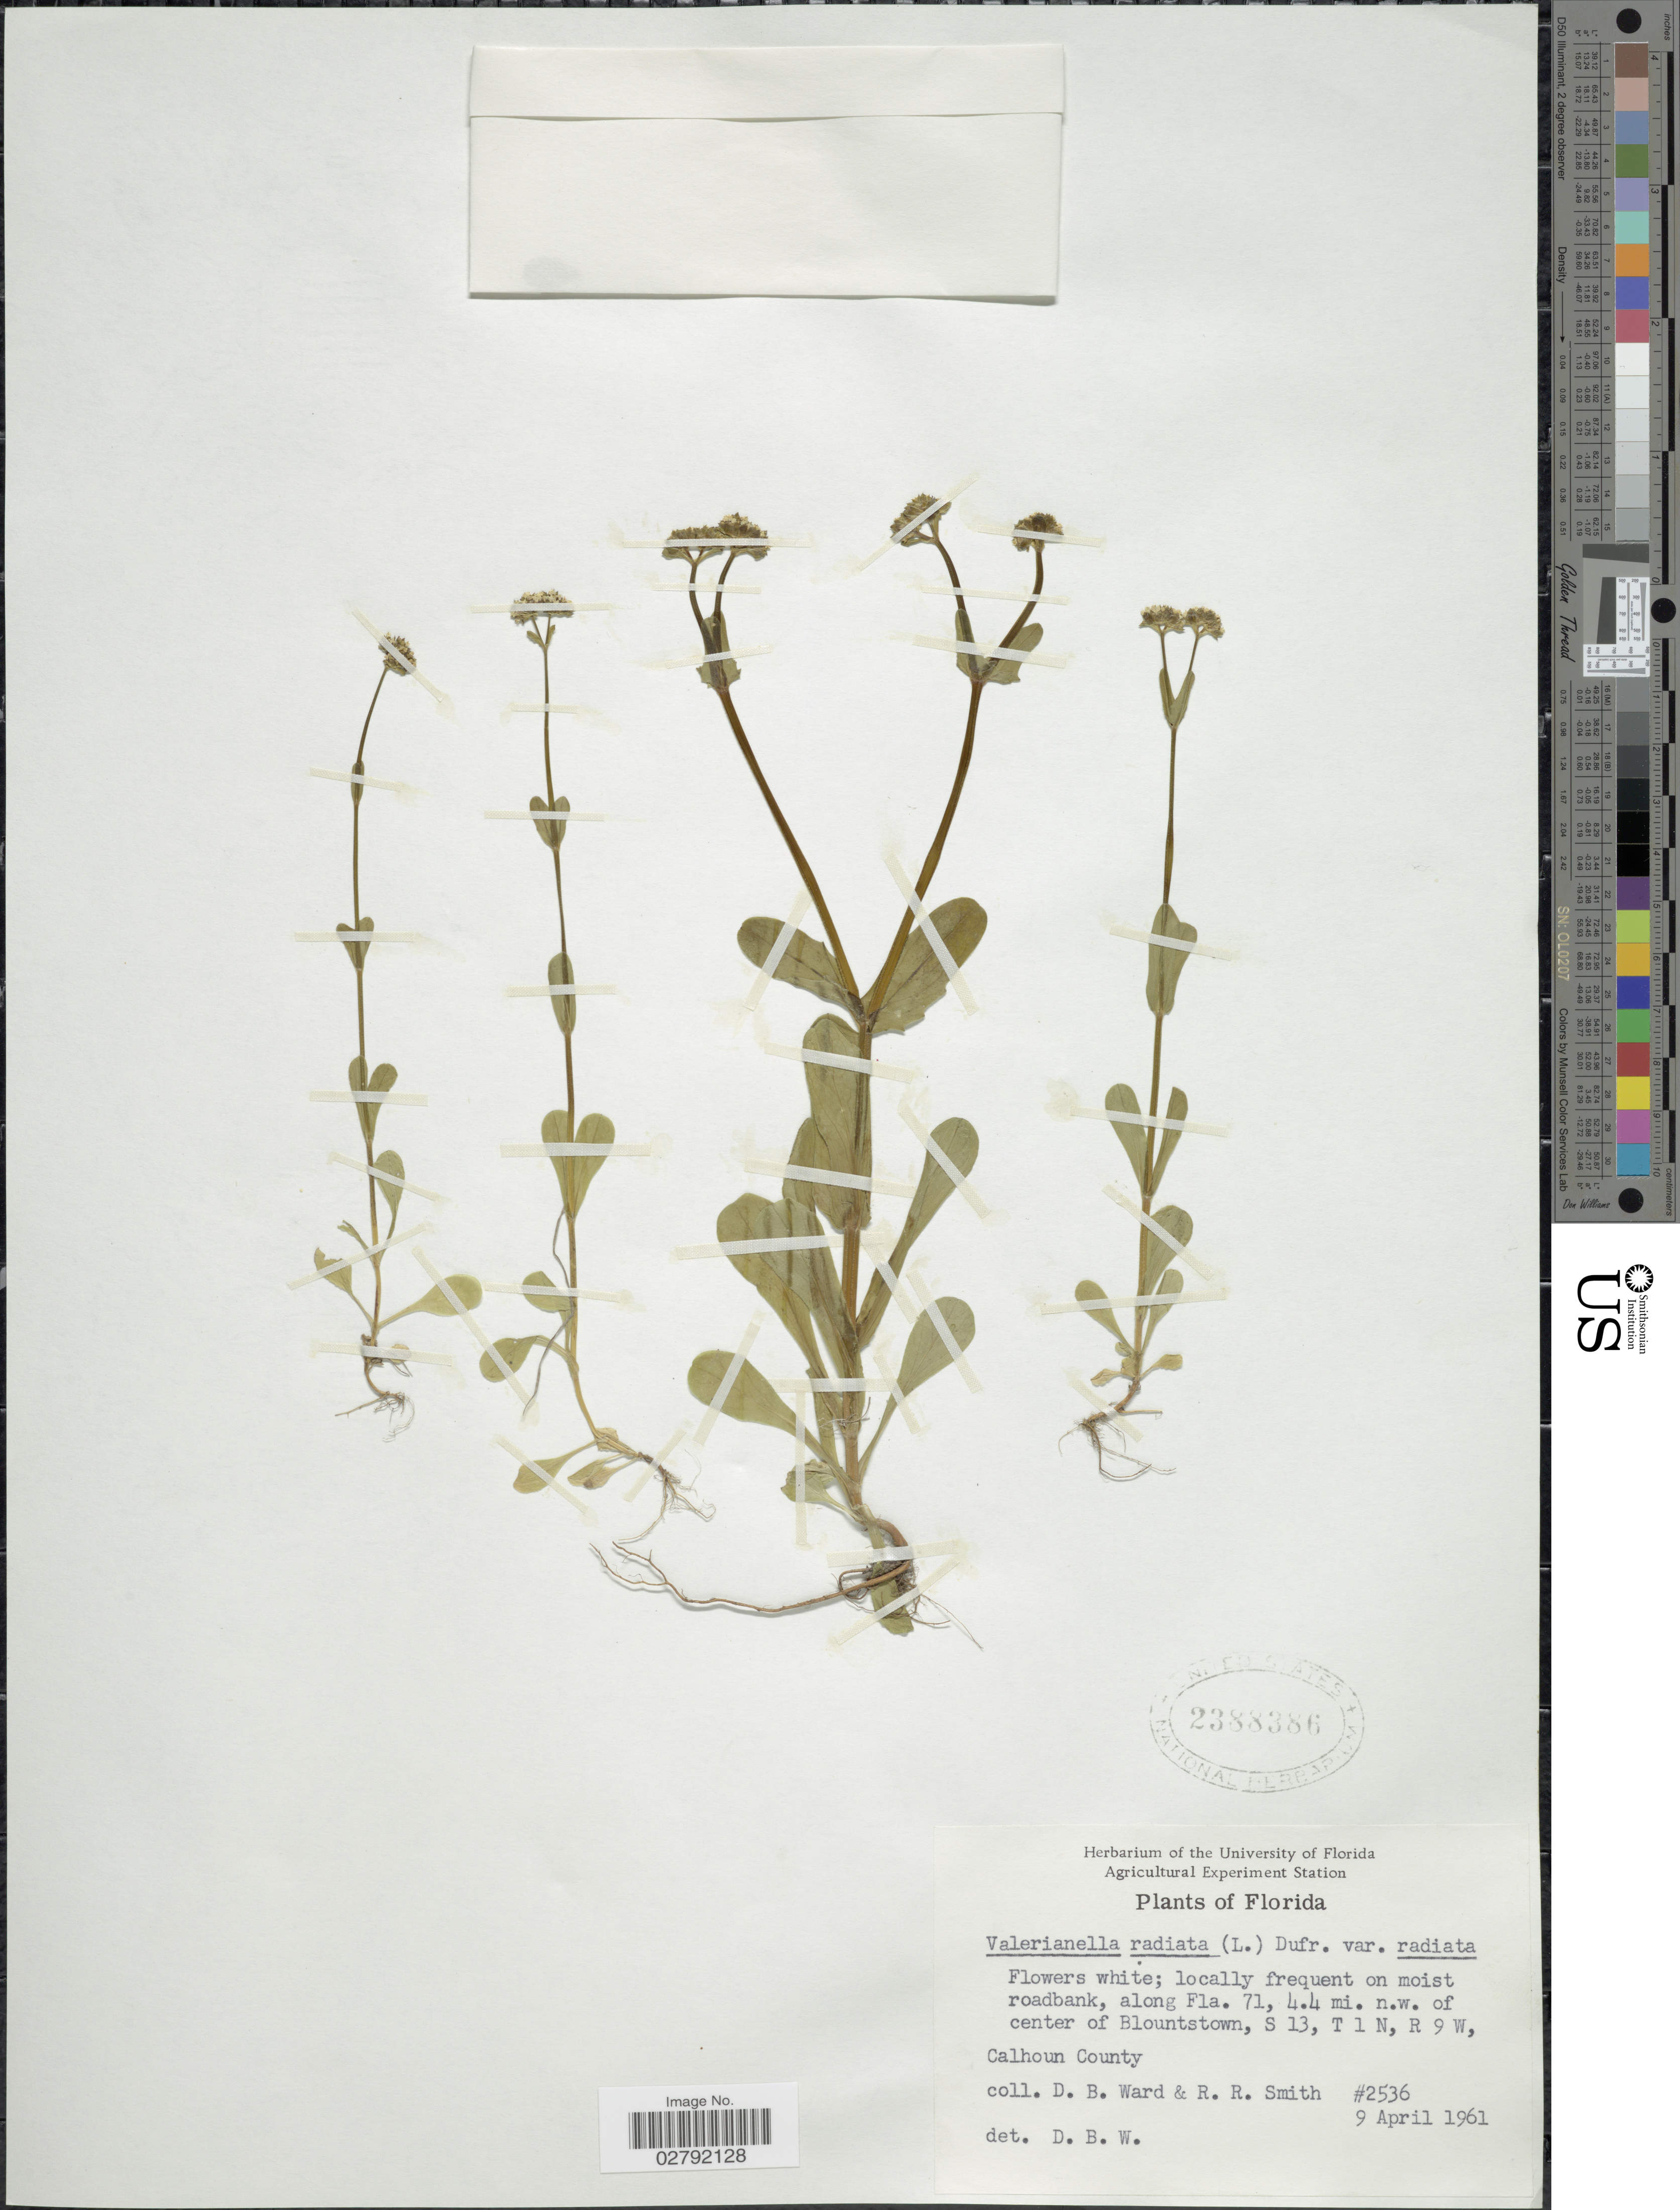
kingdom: Plantae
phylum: Tracheophyta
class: Magnoliopsida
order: Dipsacales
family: Caprifoliaceae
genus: Valerianella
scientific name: Valerianella radiata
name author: (L.) Dufr.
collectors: D. B. Ward & R. Smith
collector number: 2536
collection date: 1961-04-09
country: United States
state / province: Florida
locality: Along Fla. 71, 4.4 mi. n.w. of center of Blountstown, S 13, T 1 N, R 9 W, Calhoun County.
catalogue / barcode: US 2388386